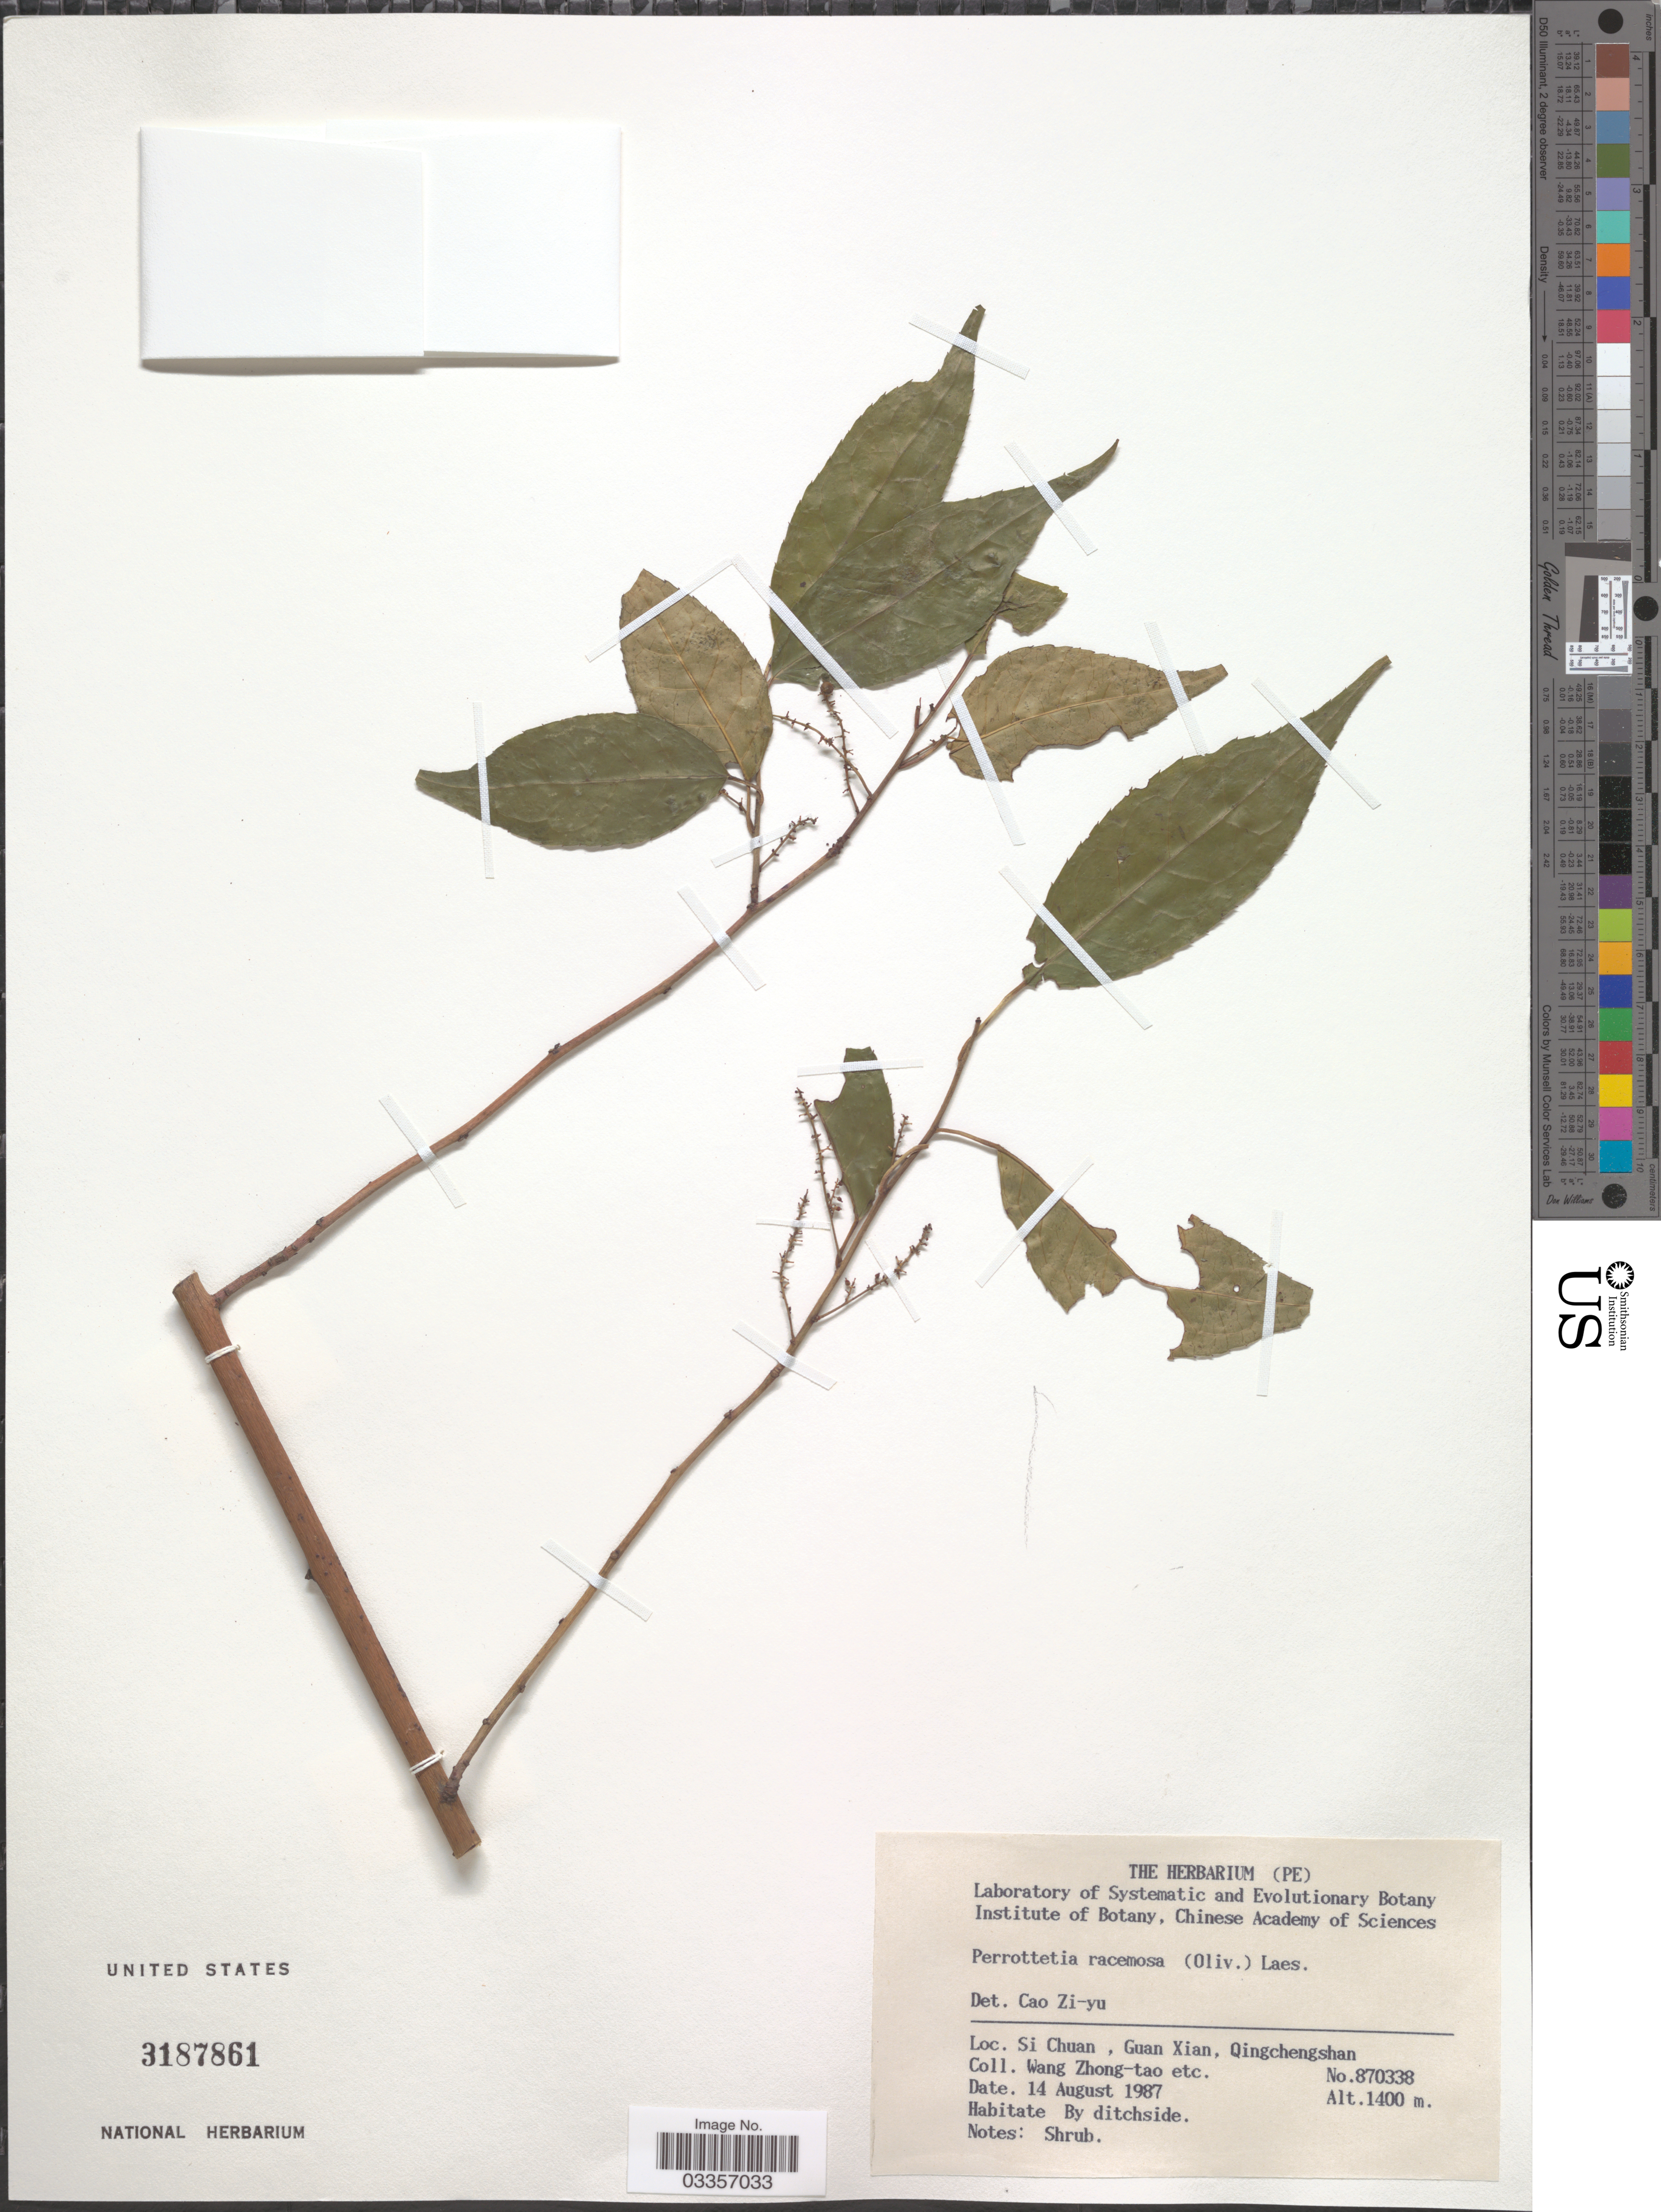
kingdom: Plantae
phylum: Tracheophyta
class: Magnoliopsida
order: Huerteales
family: Dipentodontaceae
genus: Perrottetia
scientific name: Perrottetia racemosa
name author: (Oliv.) Loes.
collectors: et al.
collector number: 870338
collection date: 1987-08-14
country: China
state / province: Sichuan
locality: Si Chuan, Guan Xian, Qingchengshan.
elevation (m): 1400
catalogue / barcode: US 3187861